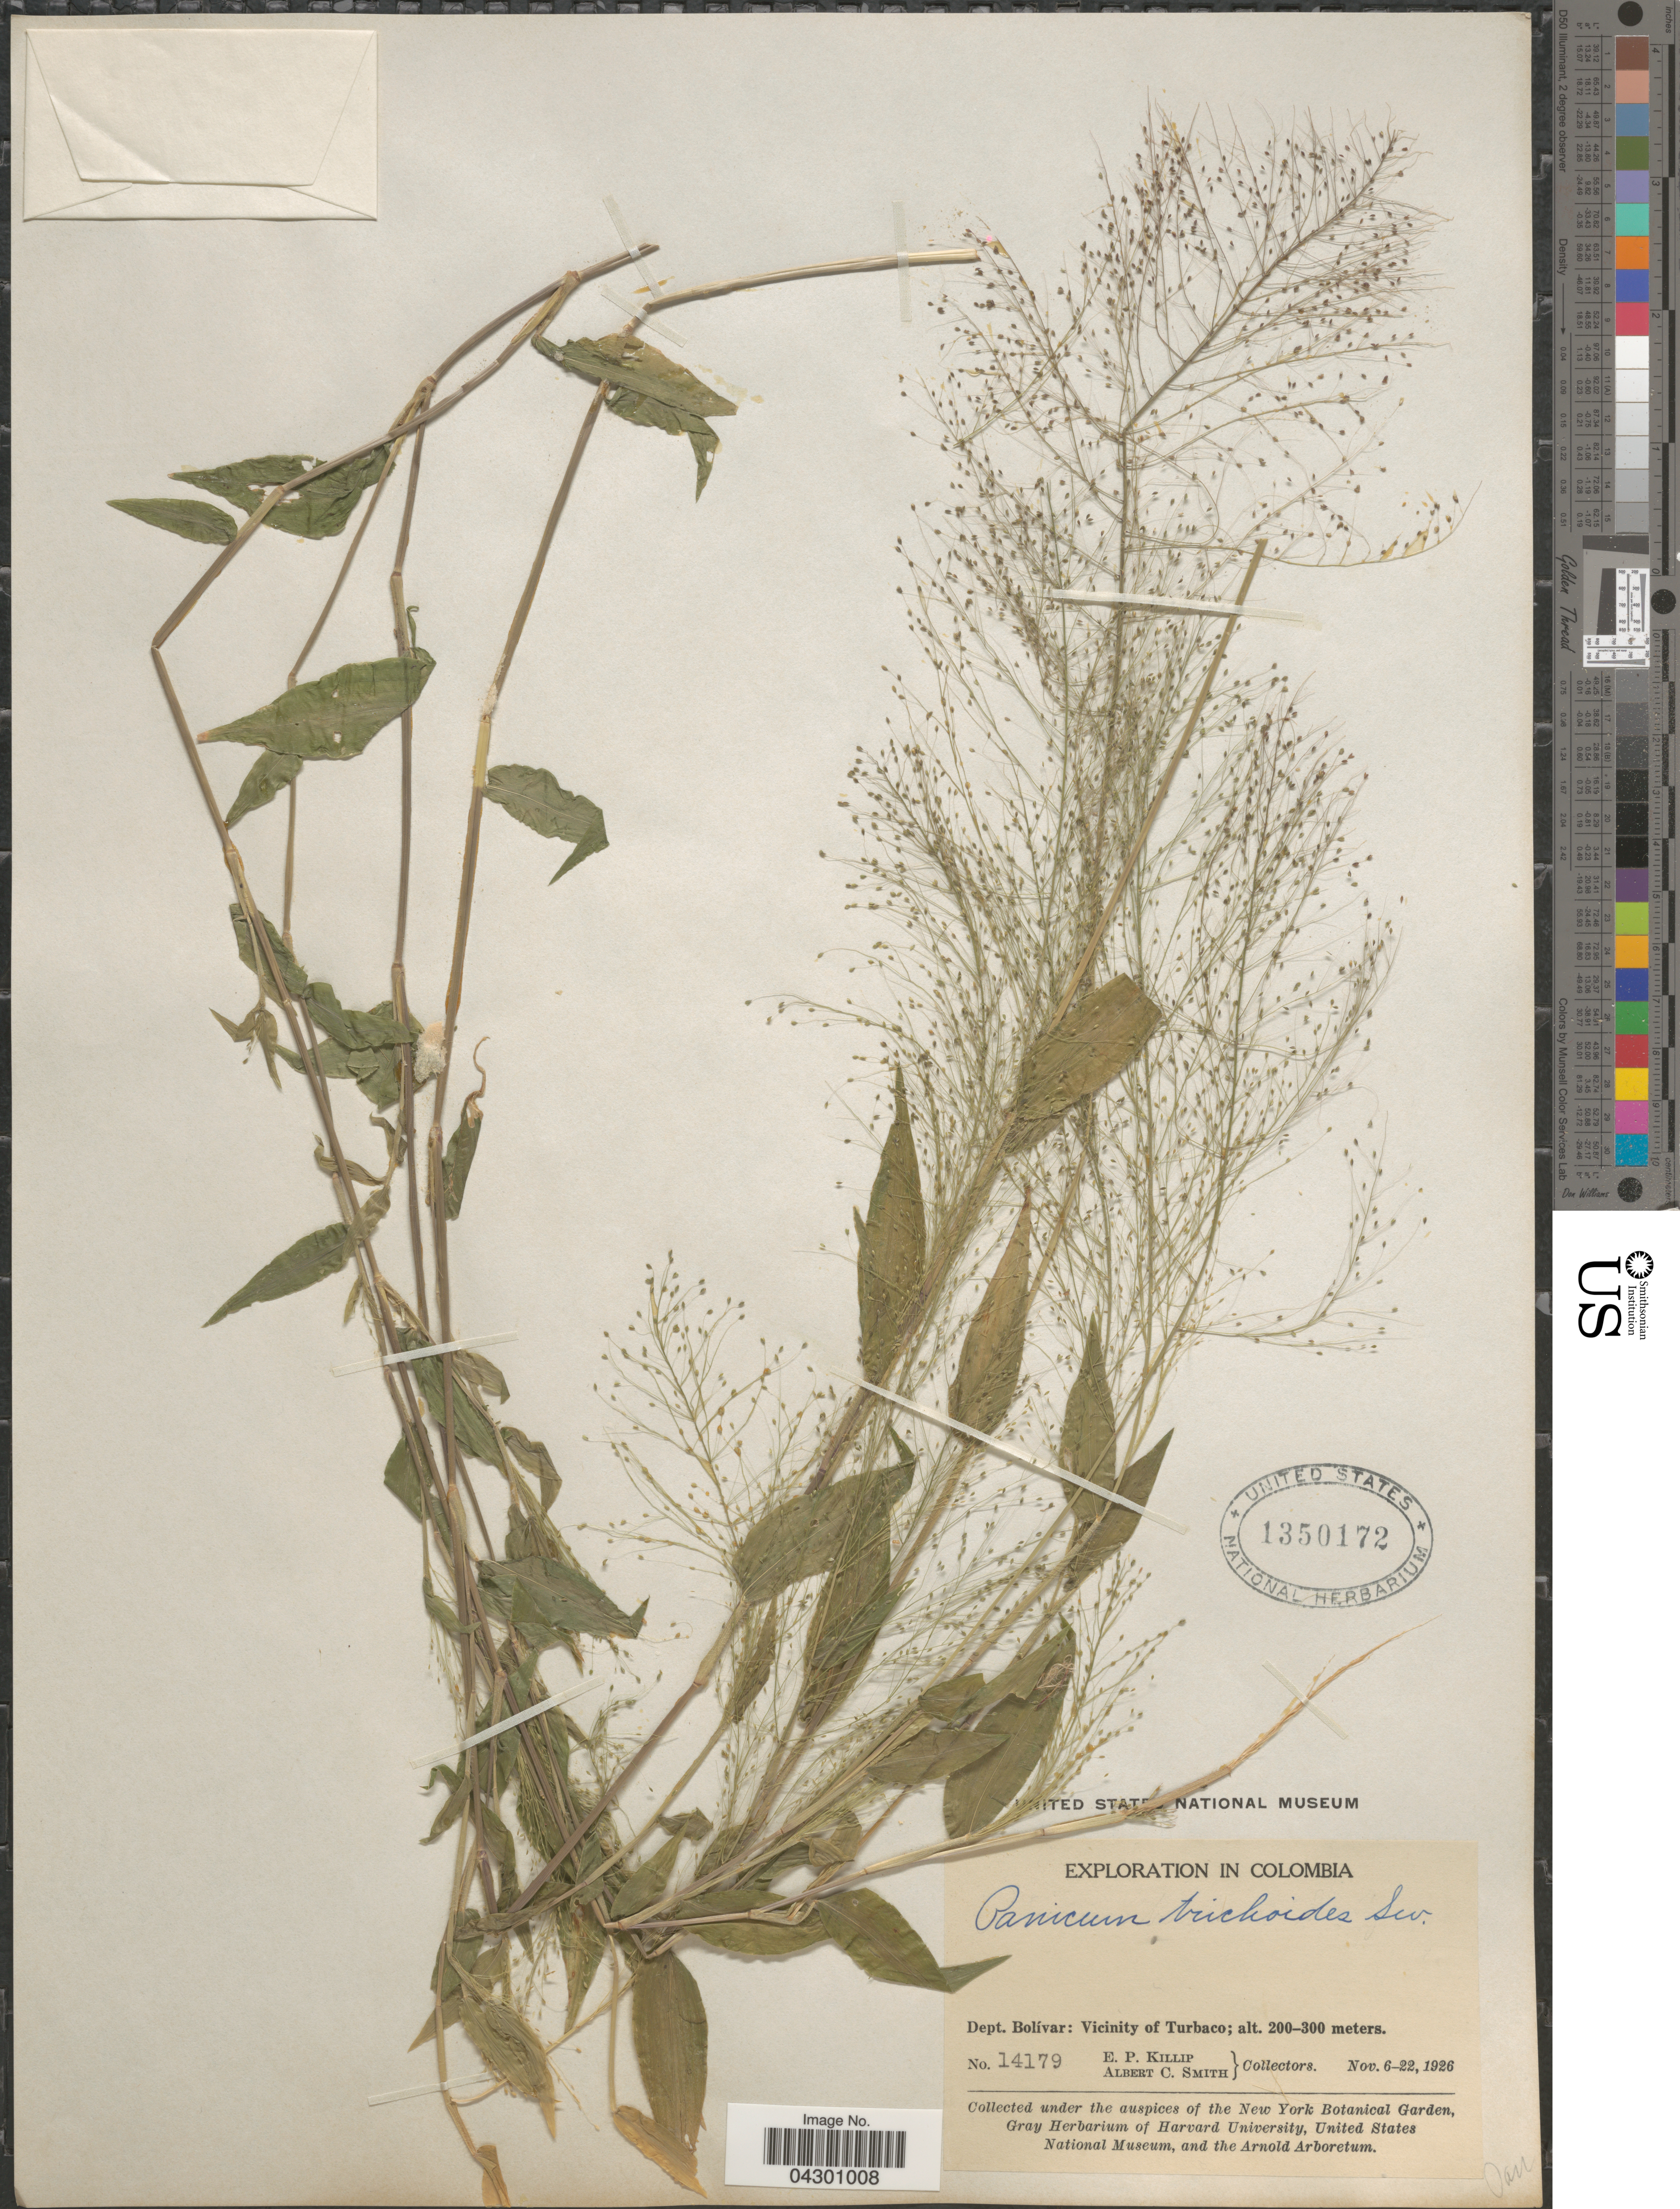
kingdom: Plantae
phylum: Tracheophyta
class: Liliopsida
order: Poales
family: Poaceae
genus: Panicum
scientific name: Panicum trichoides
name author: Sw.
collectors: E. P. Killip & A. C. Smith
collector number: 14179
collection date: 1926-11-06/1926-11-22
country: Colombia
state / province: Bolívar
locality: Exploration in Colombia. Dept. Bolívar: Vicinity of Turbaco.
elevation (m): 200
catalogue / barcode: US 1350172